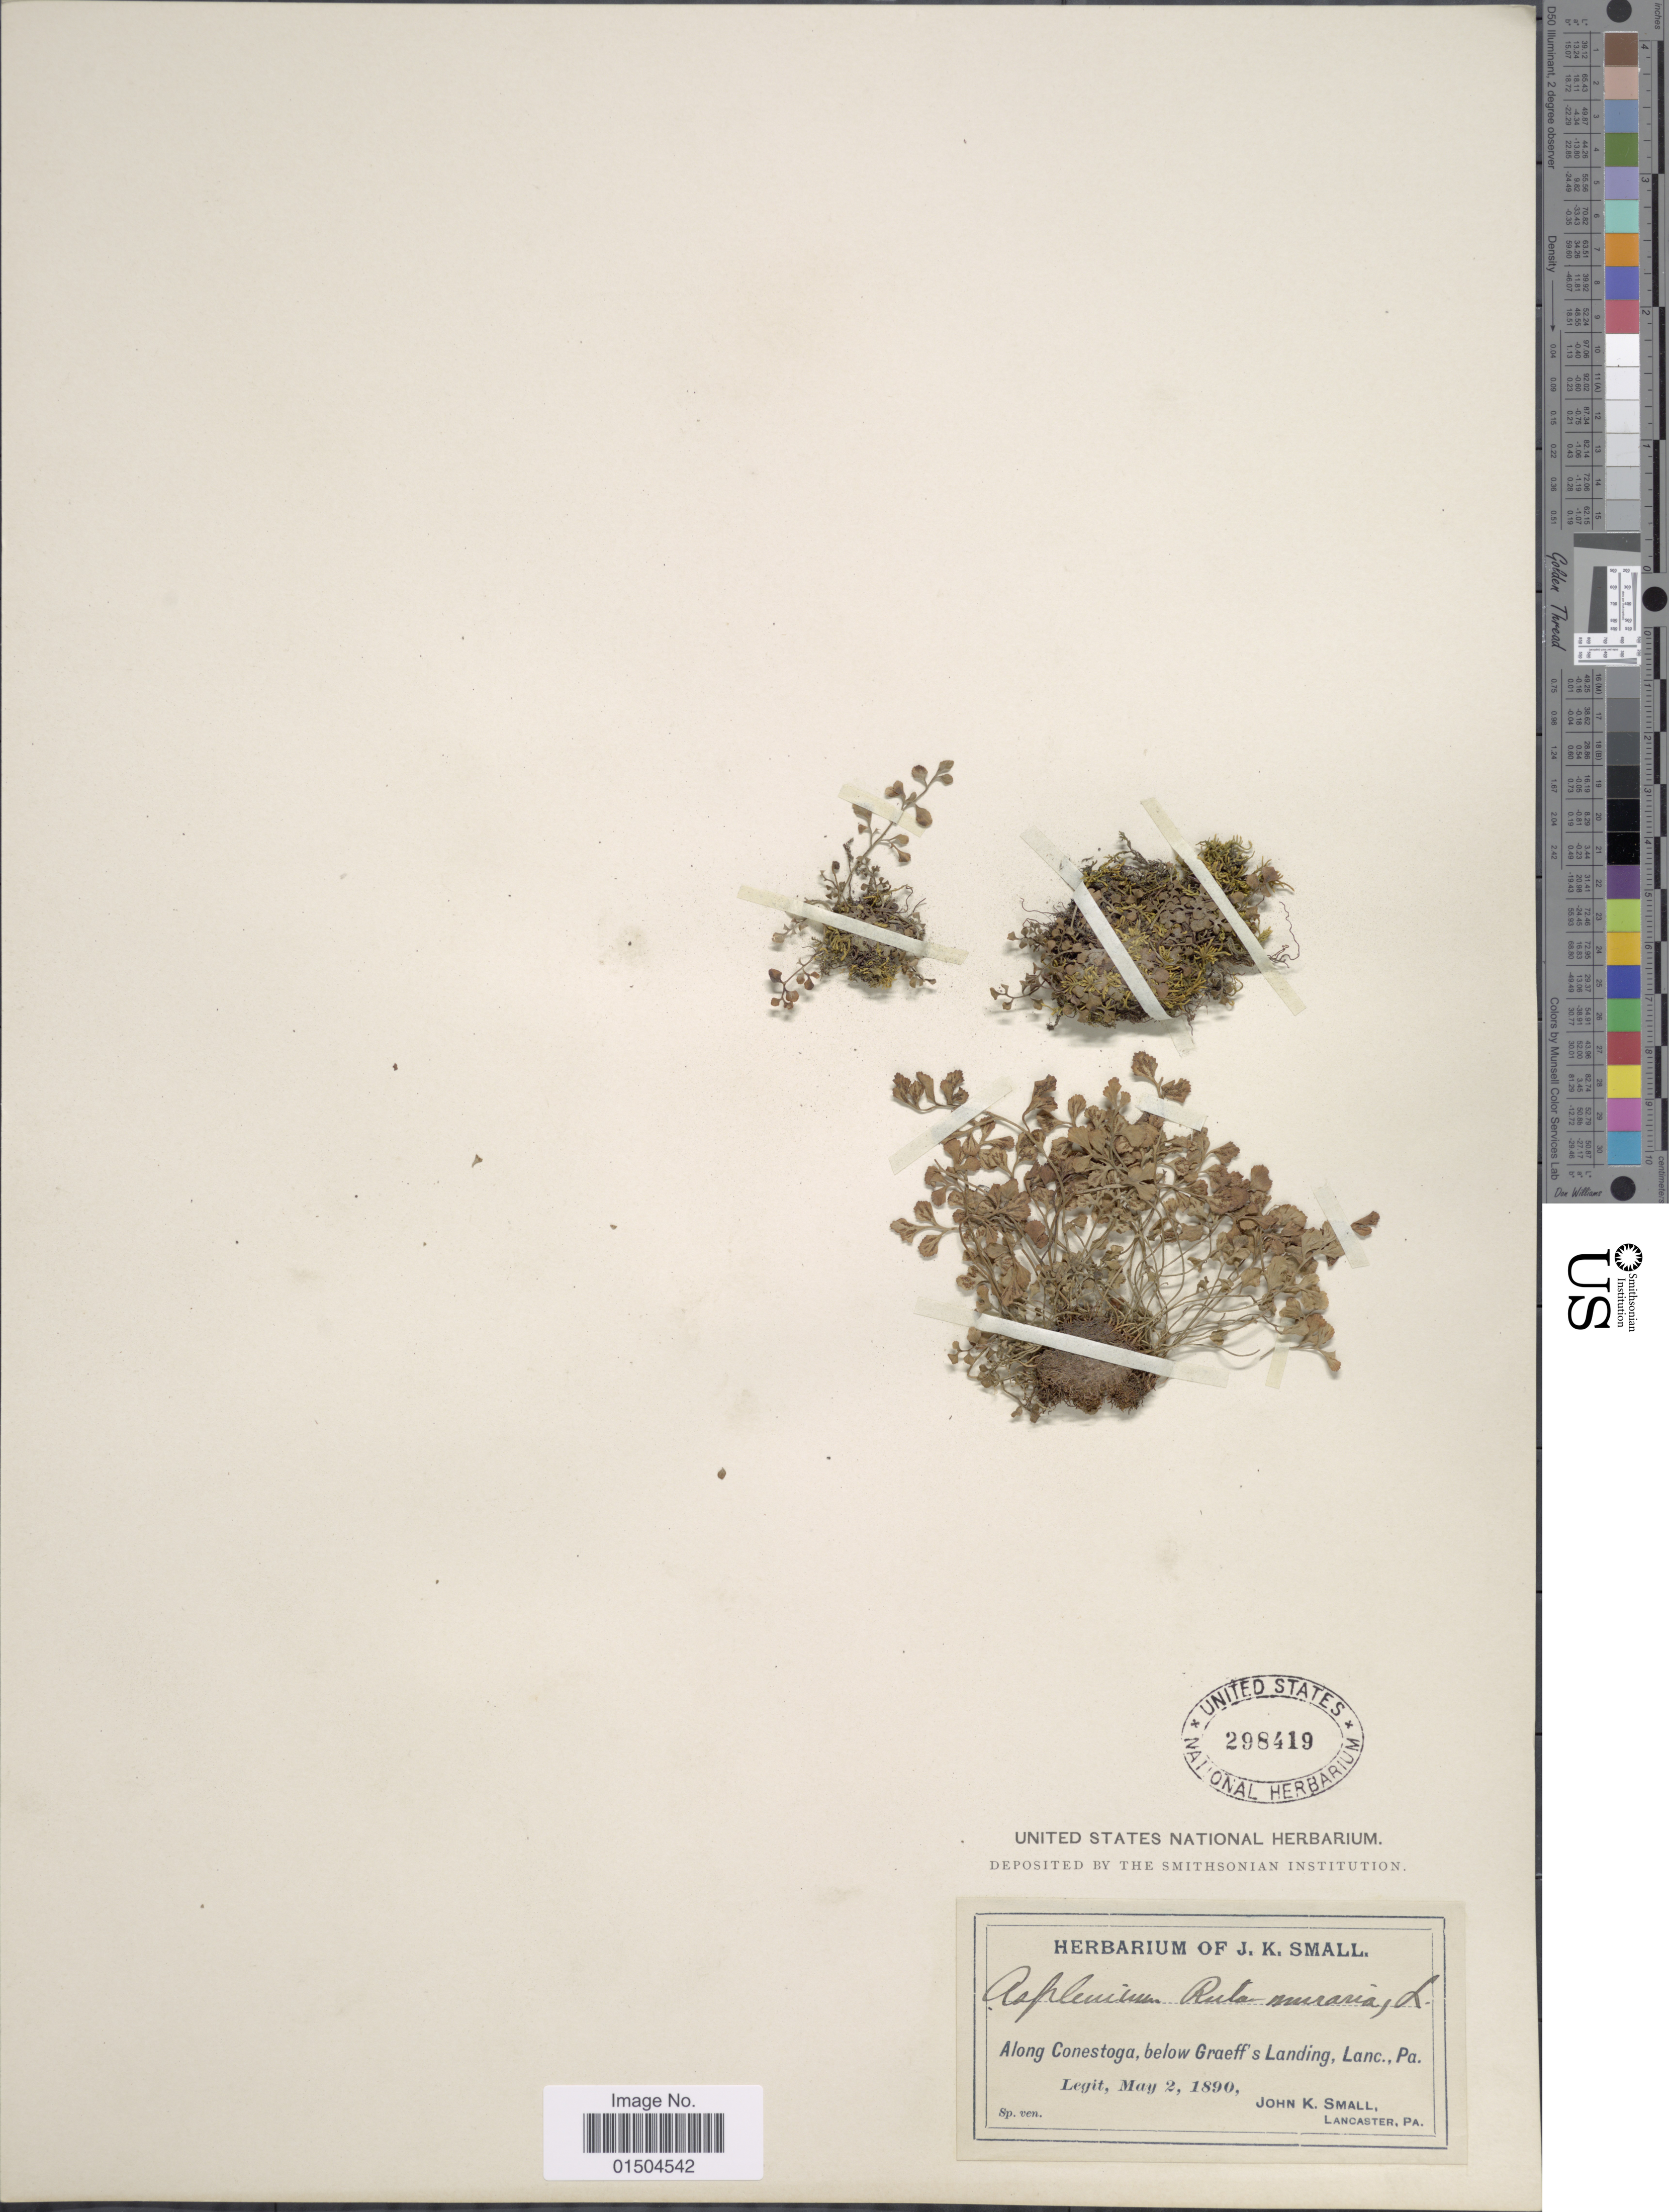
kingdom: Plantae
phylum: Tracheophyta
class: Polypodiopsida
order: Polypodiales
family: Aspleniaceae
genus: Asplenium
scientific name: Asplenium ruta-muraria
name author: L.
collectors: J. K. Small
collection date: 1890-05-02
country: United States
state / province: Pennsylvania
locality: Along Conestoga, below Graeff's Landing, Lanc.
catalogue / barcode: US 298419